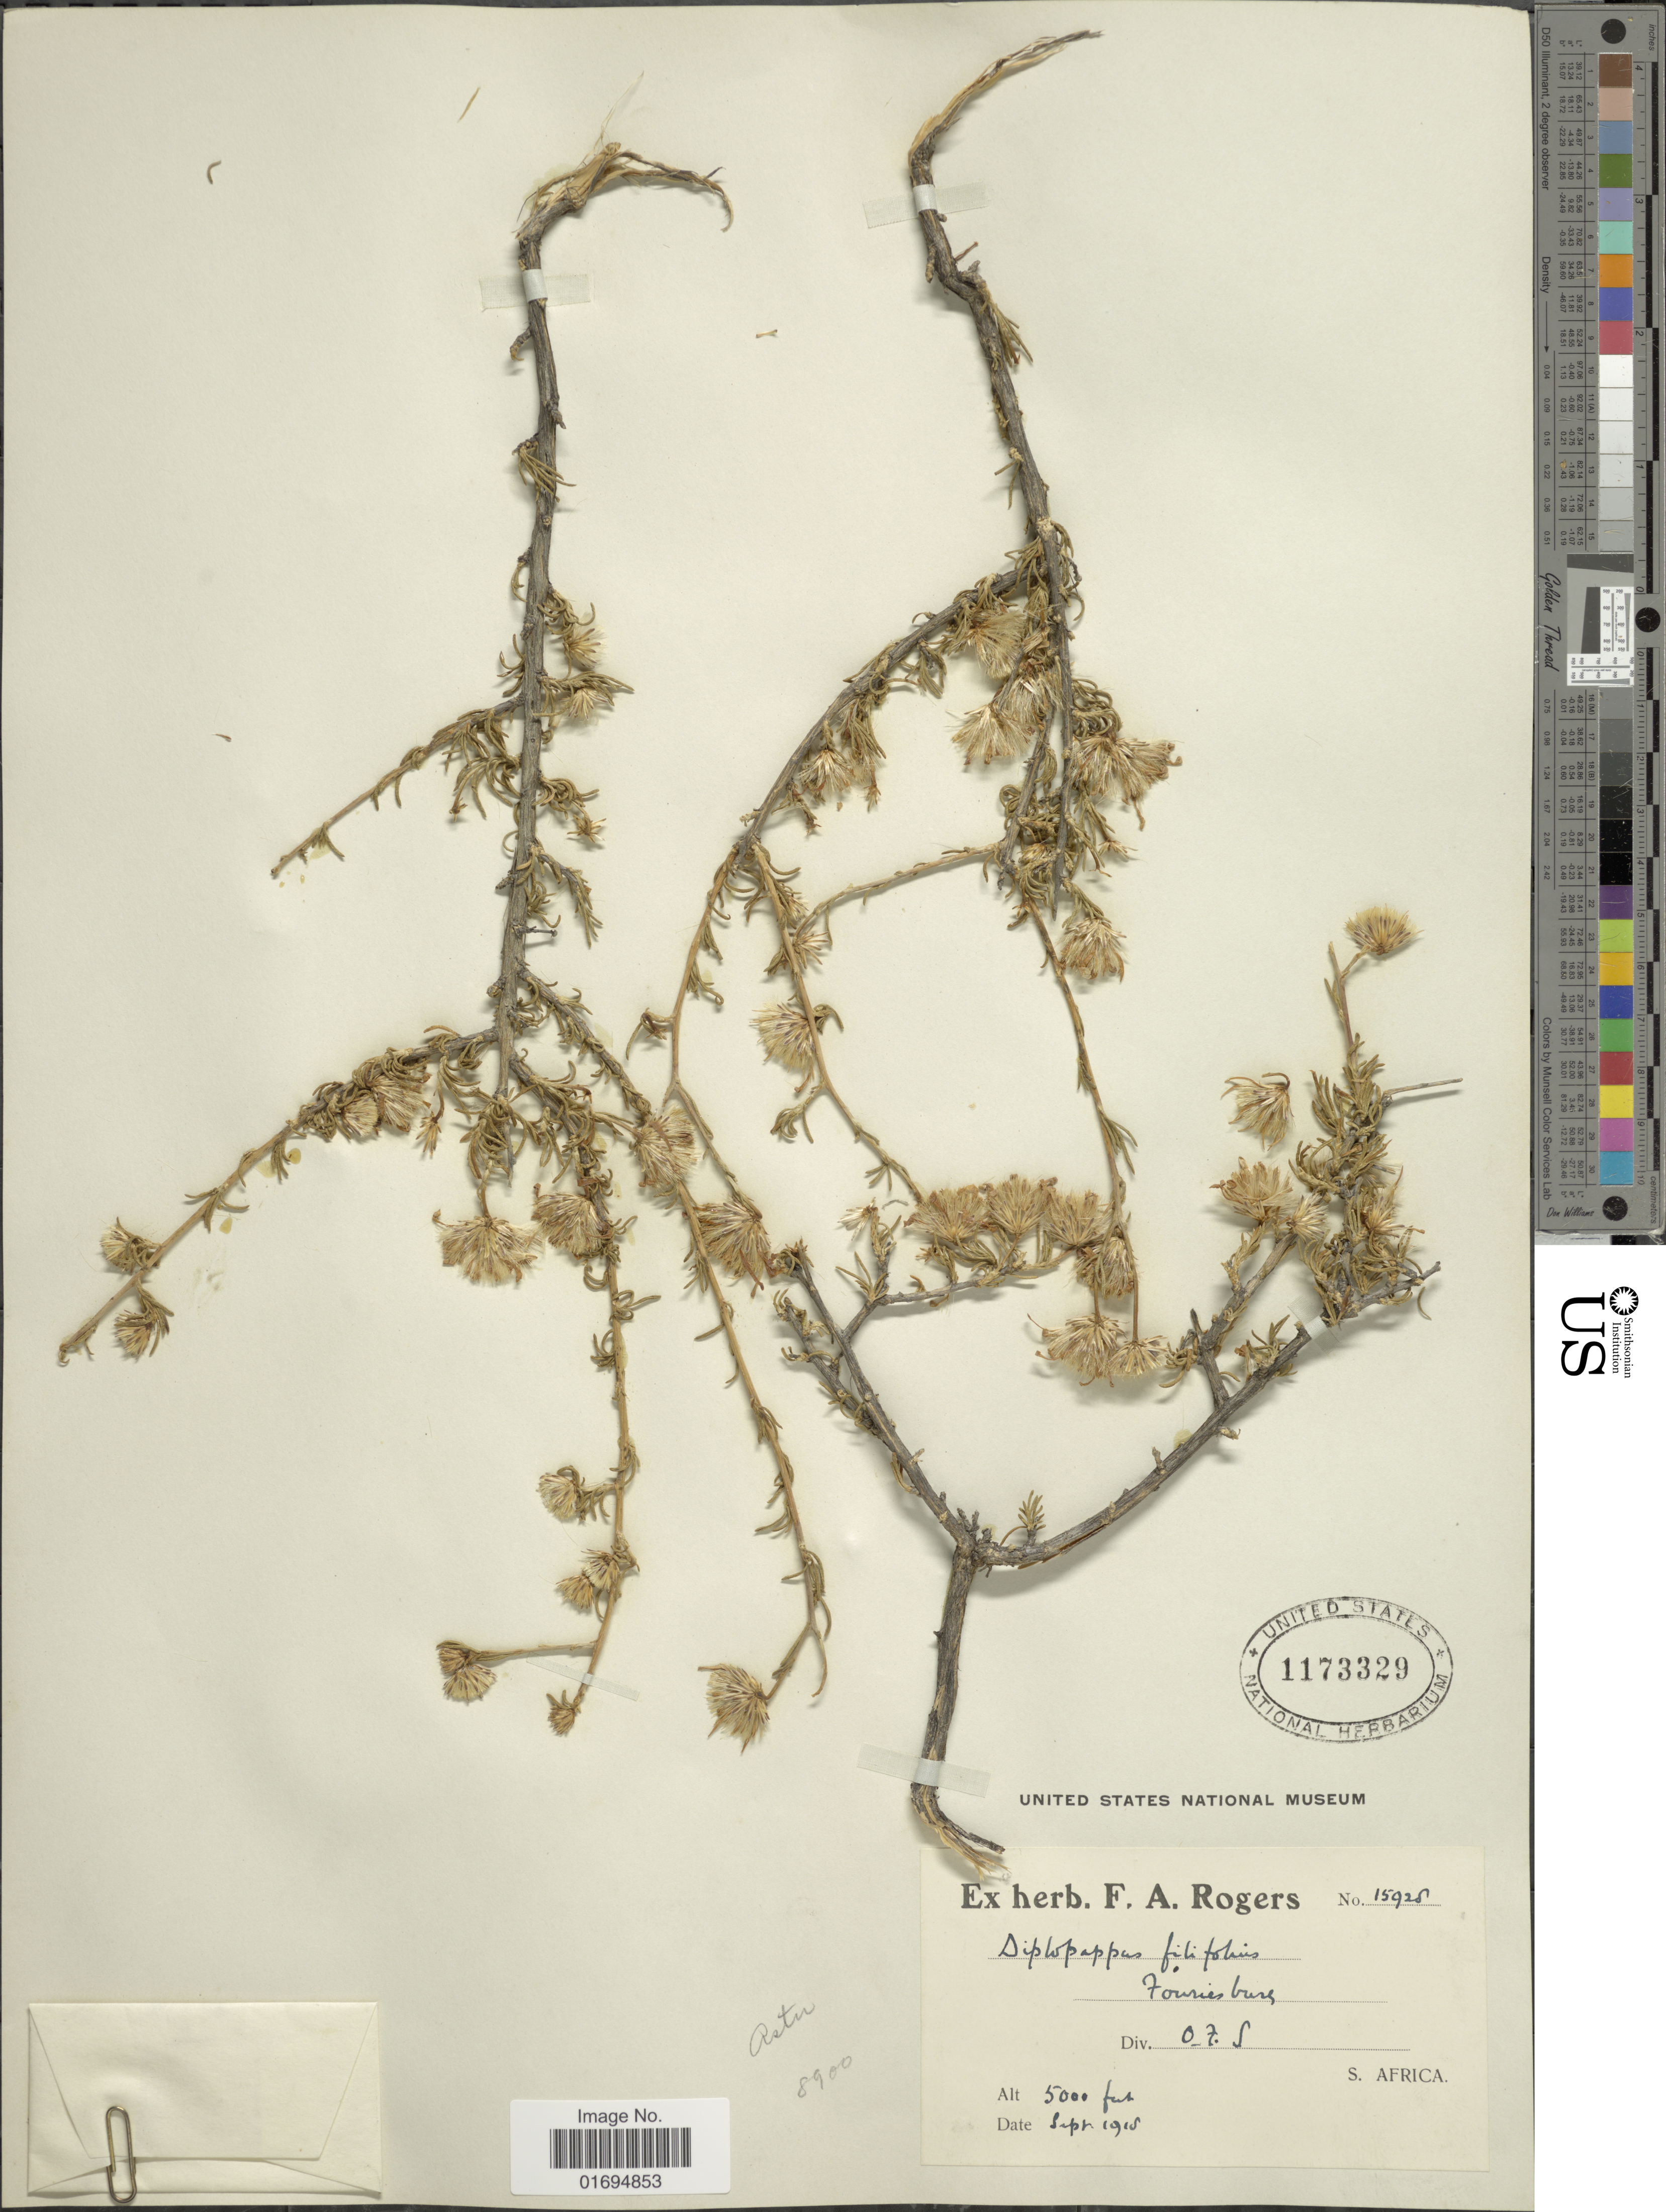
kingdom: Plantae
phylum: Tracheophyta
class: Magnoliopsida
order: Asterales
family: Asteraceae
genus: Felicia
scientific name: Felicia filifolia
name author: (Vent.) Burtt Davy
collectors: ex herb. F. A. Rogers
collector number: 15928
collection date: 1918-09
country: South Africa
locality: Div. O. F. S.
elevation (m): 1524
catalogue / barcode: US 1173329